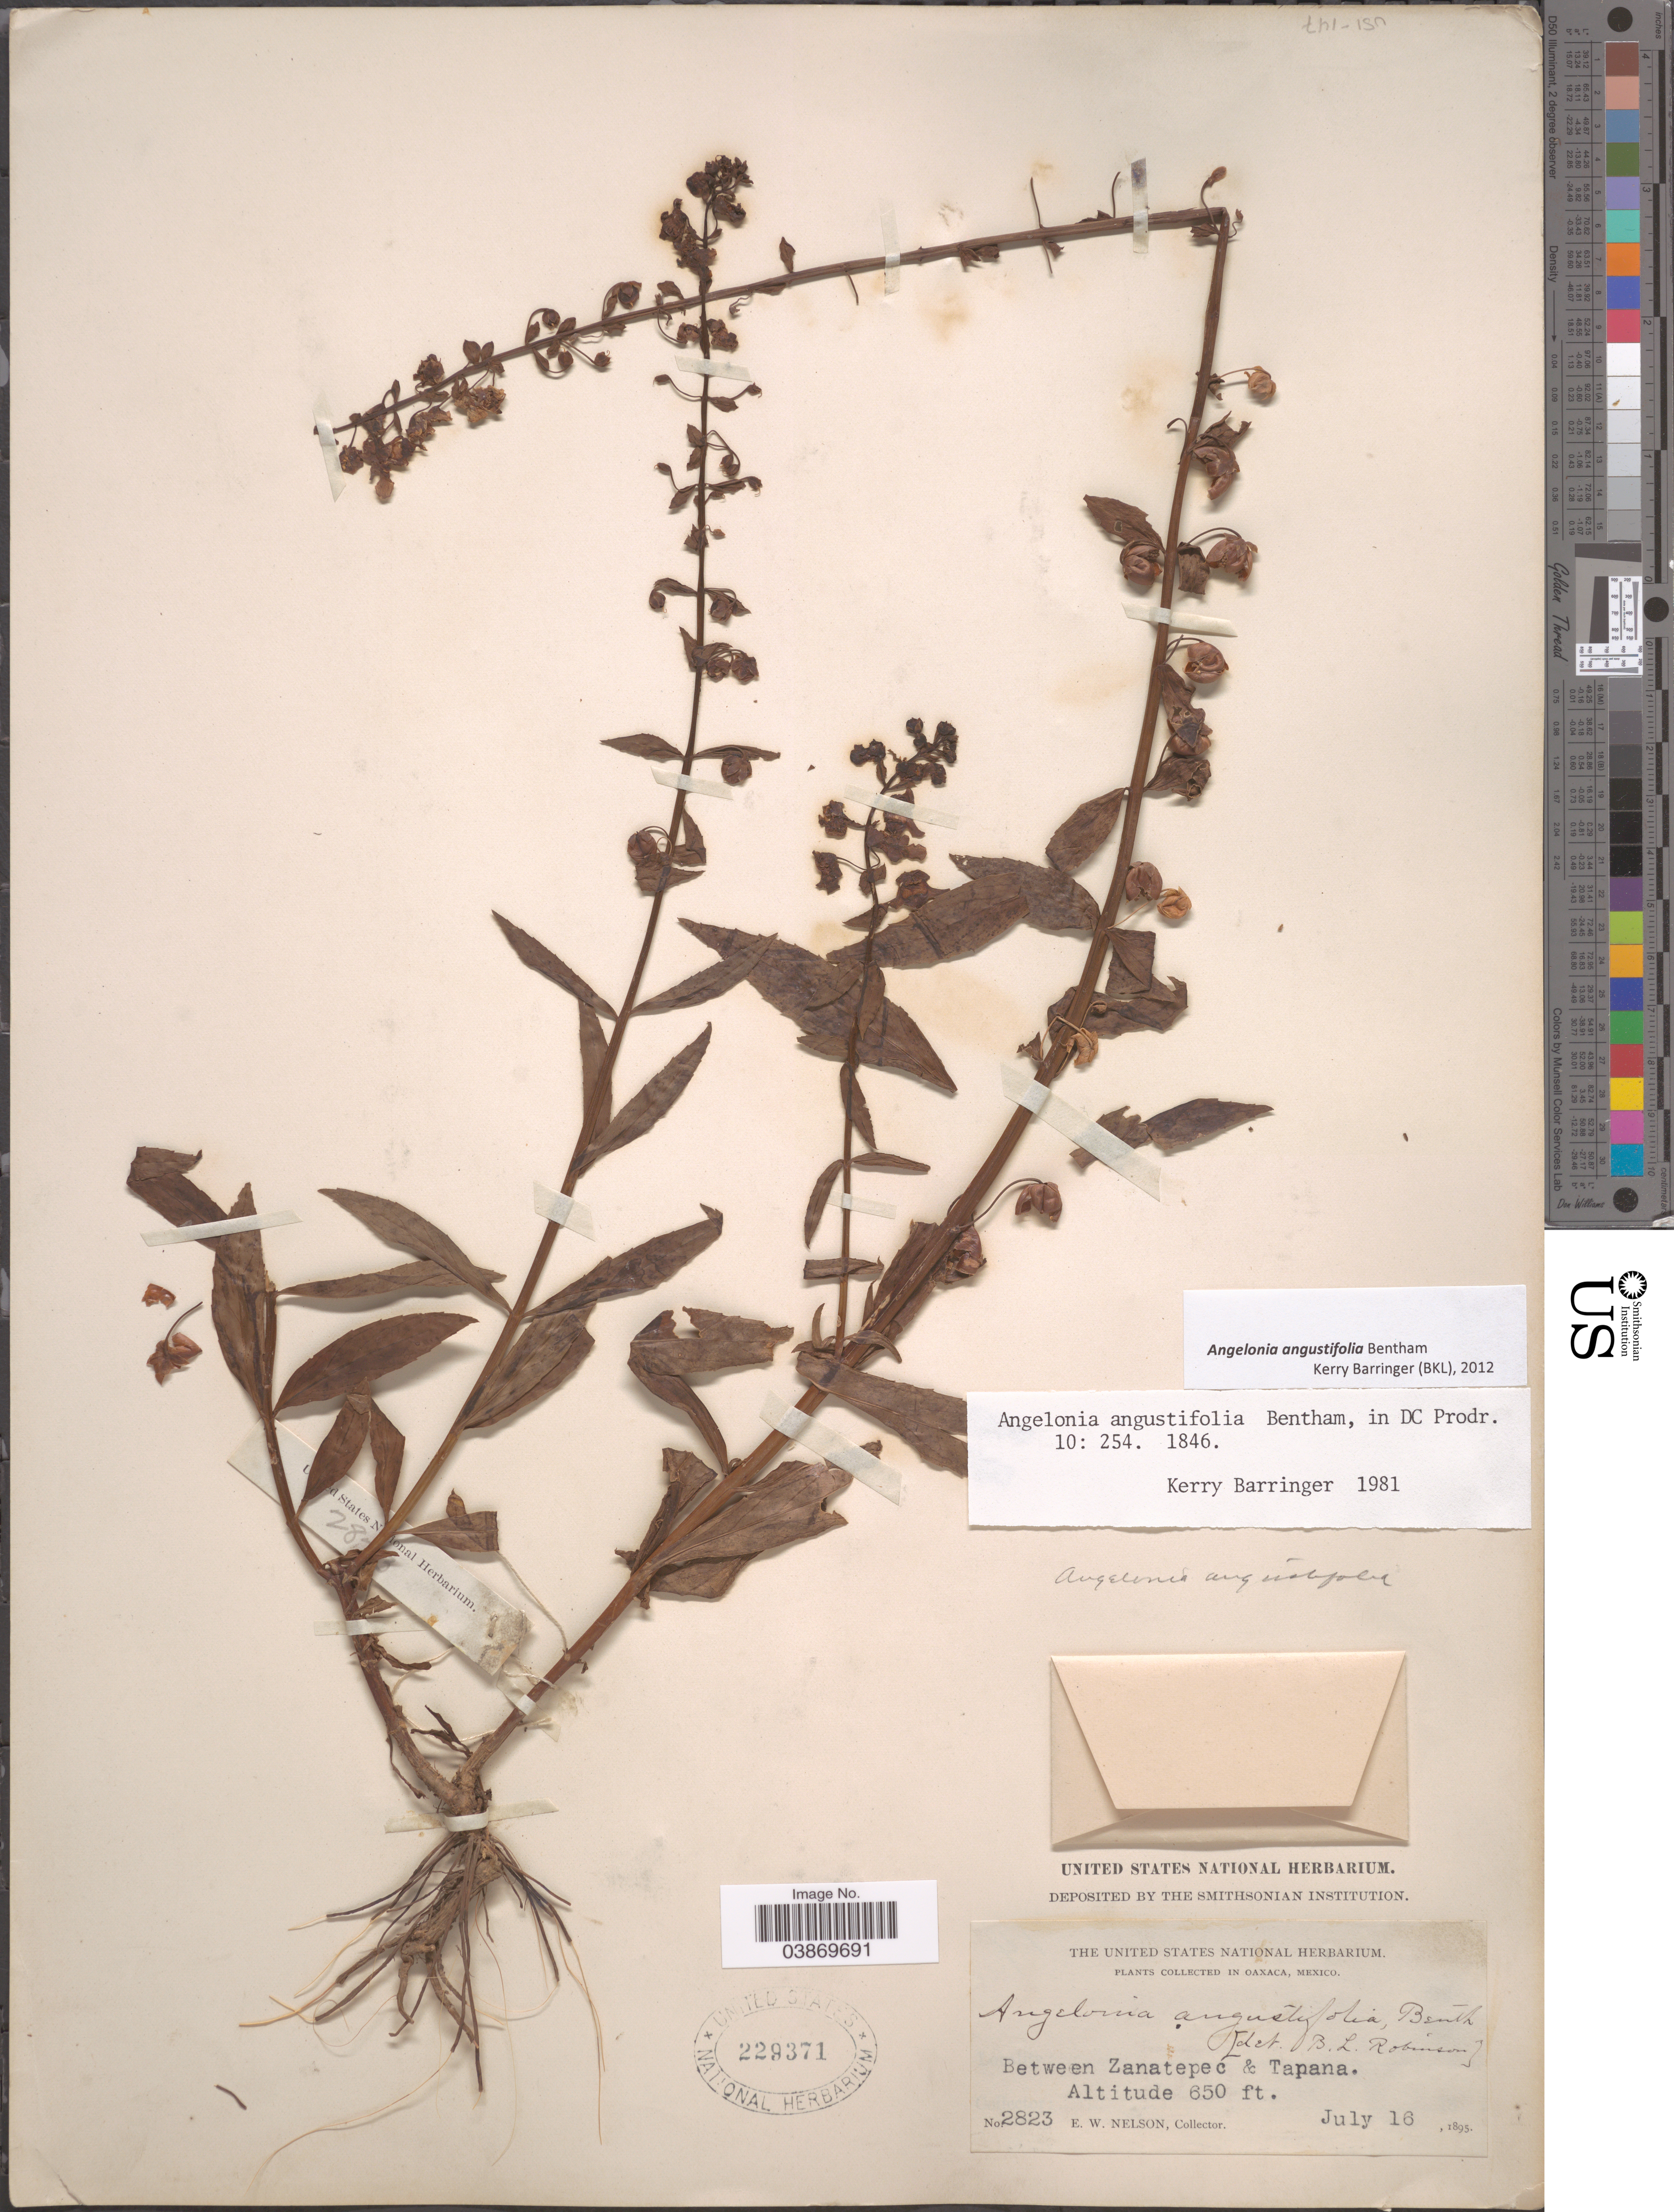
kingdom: Plantae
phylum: Tracheophyta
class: Magnoliopsida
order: Lamiales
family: Plantaginaceae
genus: Angelonia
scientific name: Angelonia angustifolia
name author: Benth.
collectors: E. W. Nelson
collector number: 2823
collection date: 1895-07-16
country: Mexico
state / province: Oaxaca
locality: Between Zanatepec & Tapana.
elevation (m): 198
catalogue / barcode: US 229371